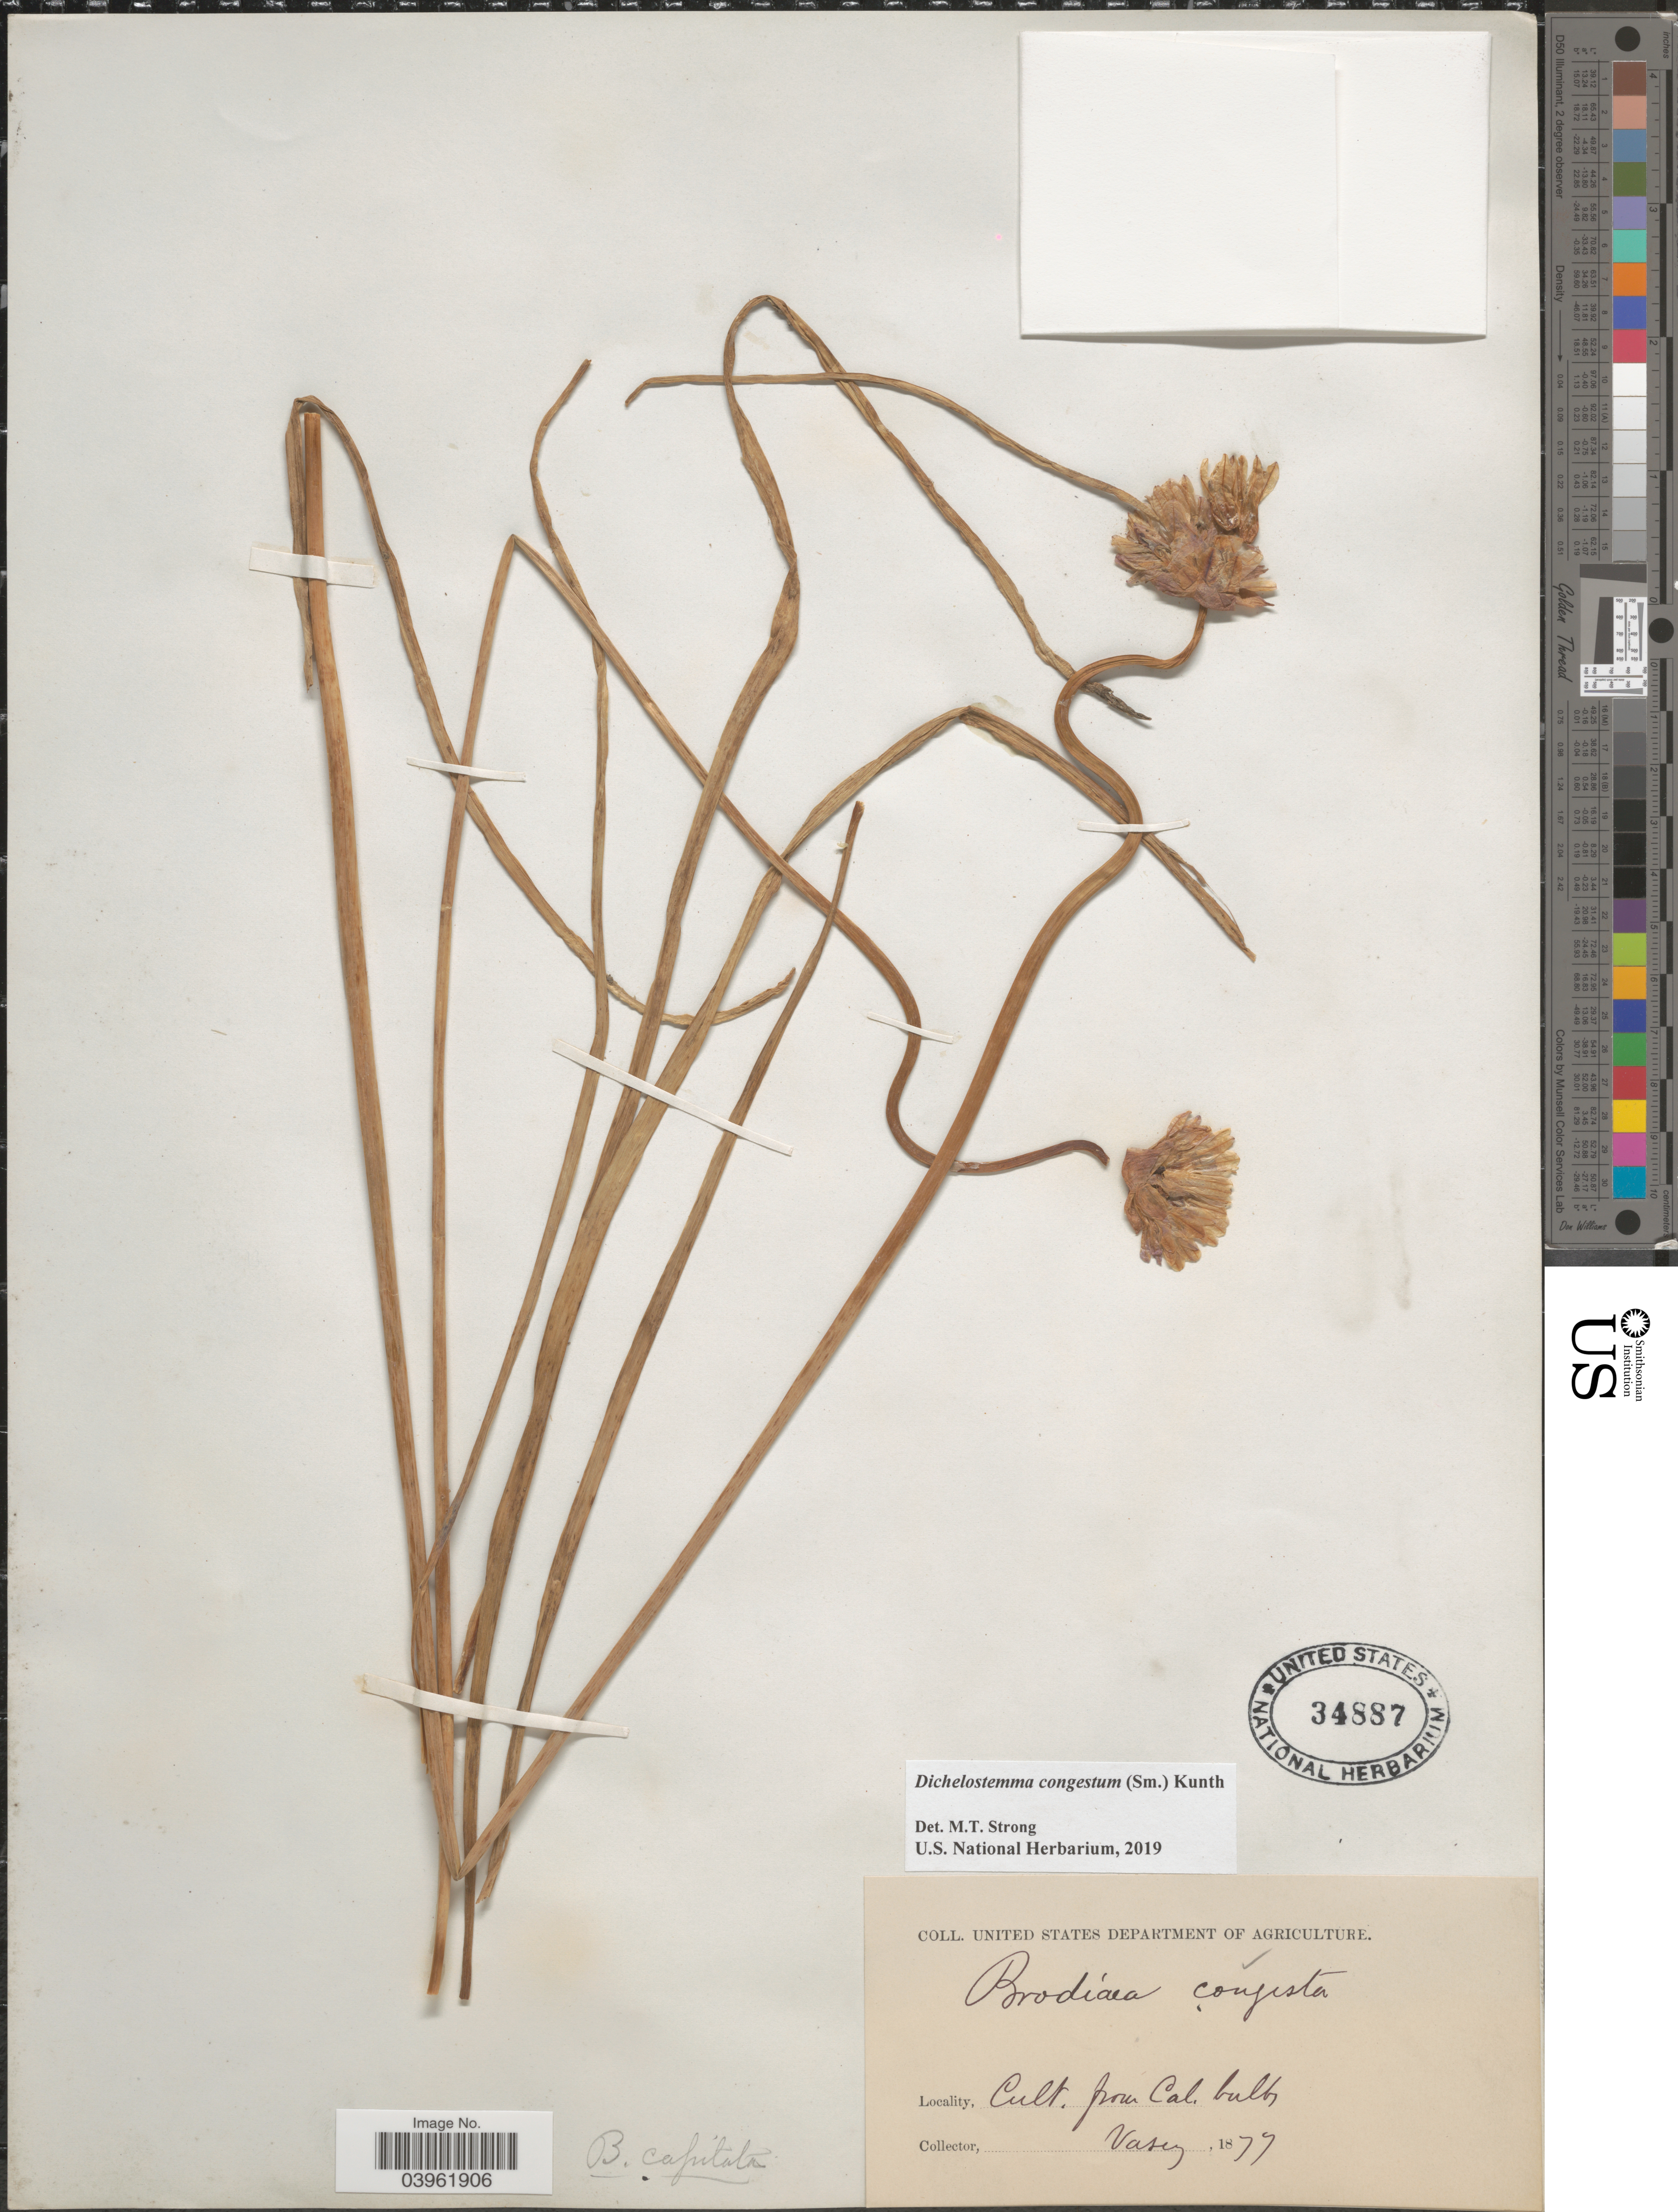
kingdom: Plantae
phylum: Tracheophyta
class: Liliopsida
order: Asparagales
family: Asparagaceae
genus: Dichelostemma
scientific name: Dichelostemma congestum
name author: Kunth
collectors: Vasey, --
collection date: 1877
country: United States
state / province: California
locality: Cult. from Cal. bulb.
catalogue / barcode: US 34887